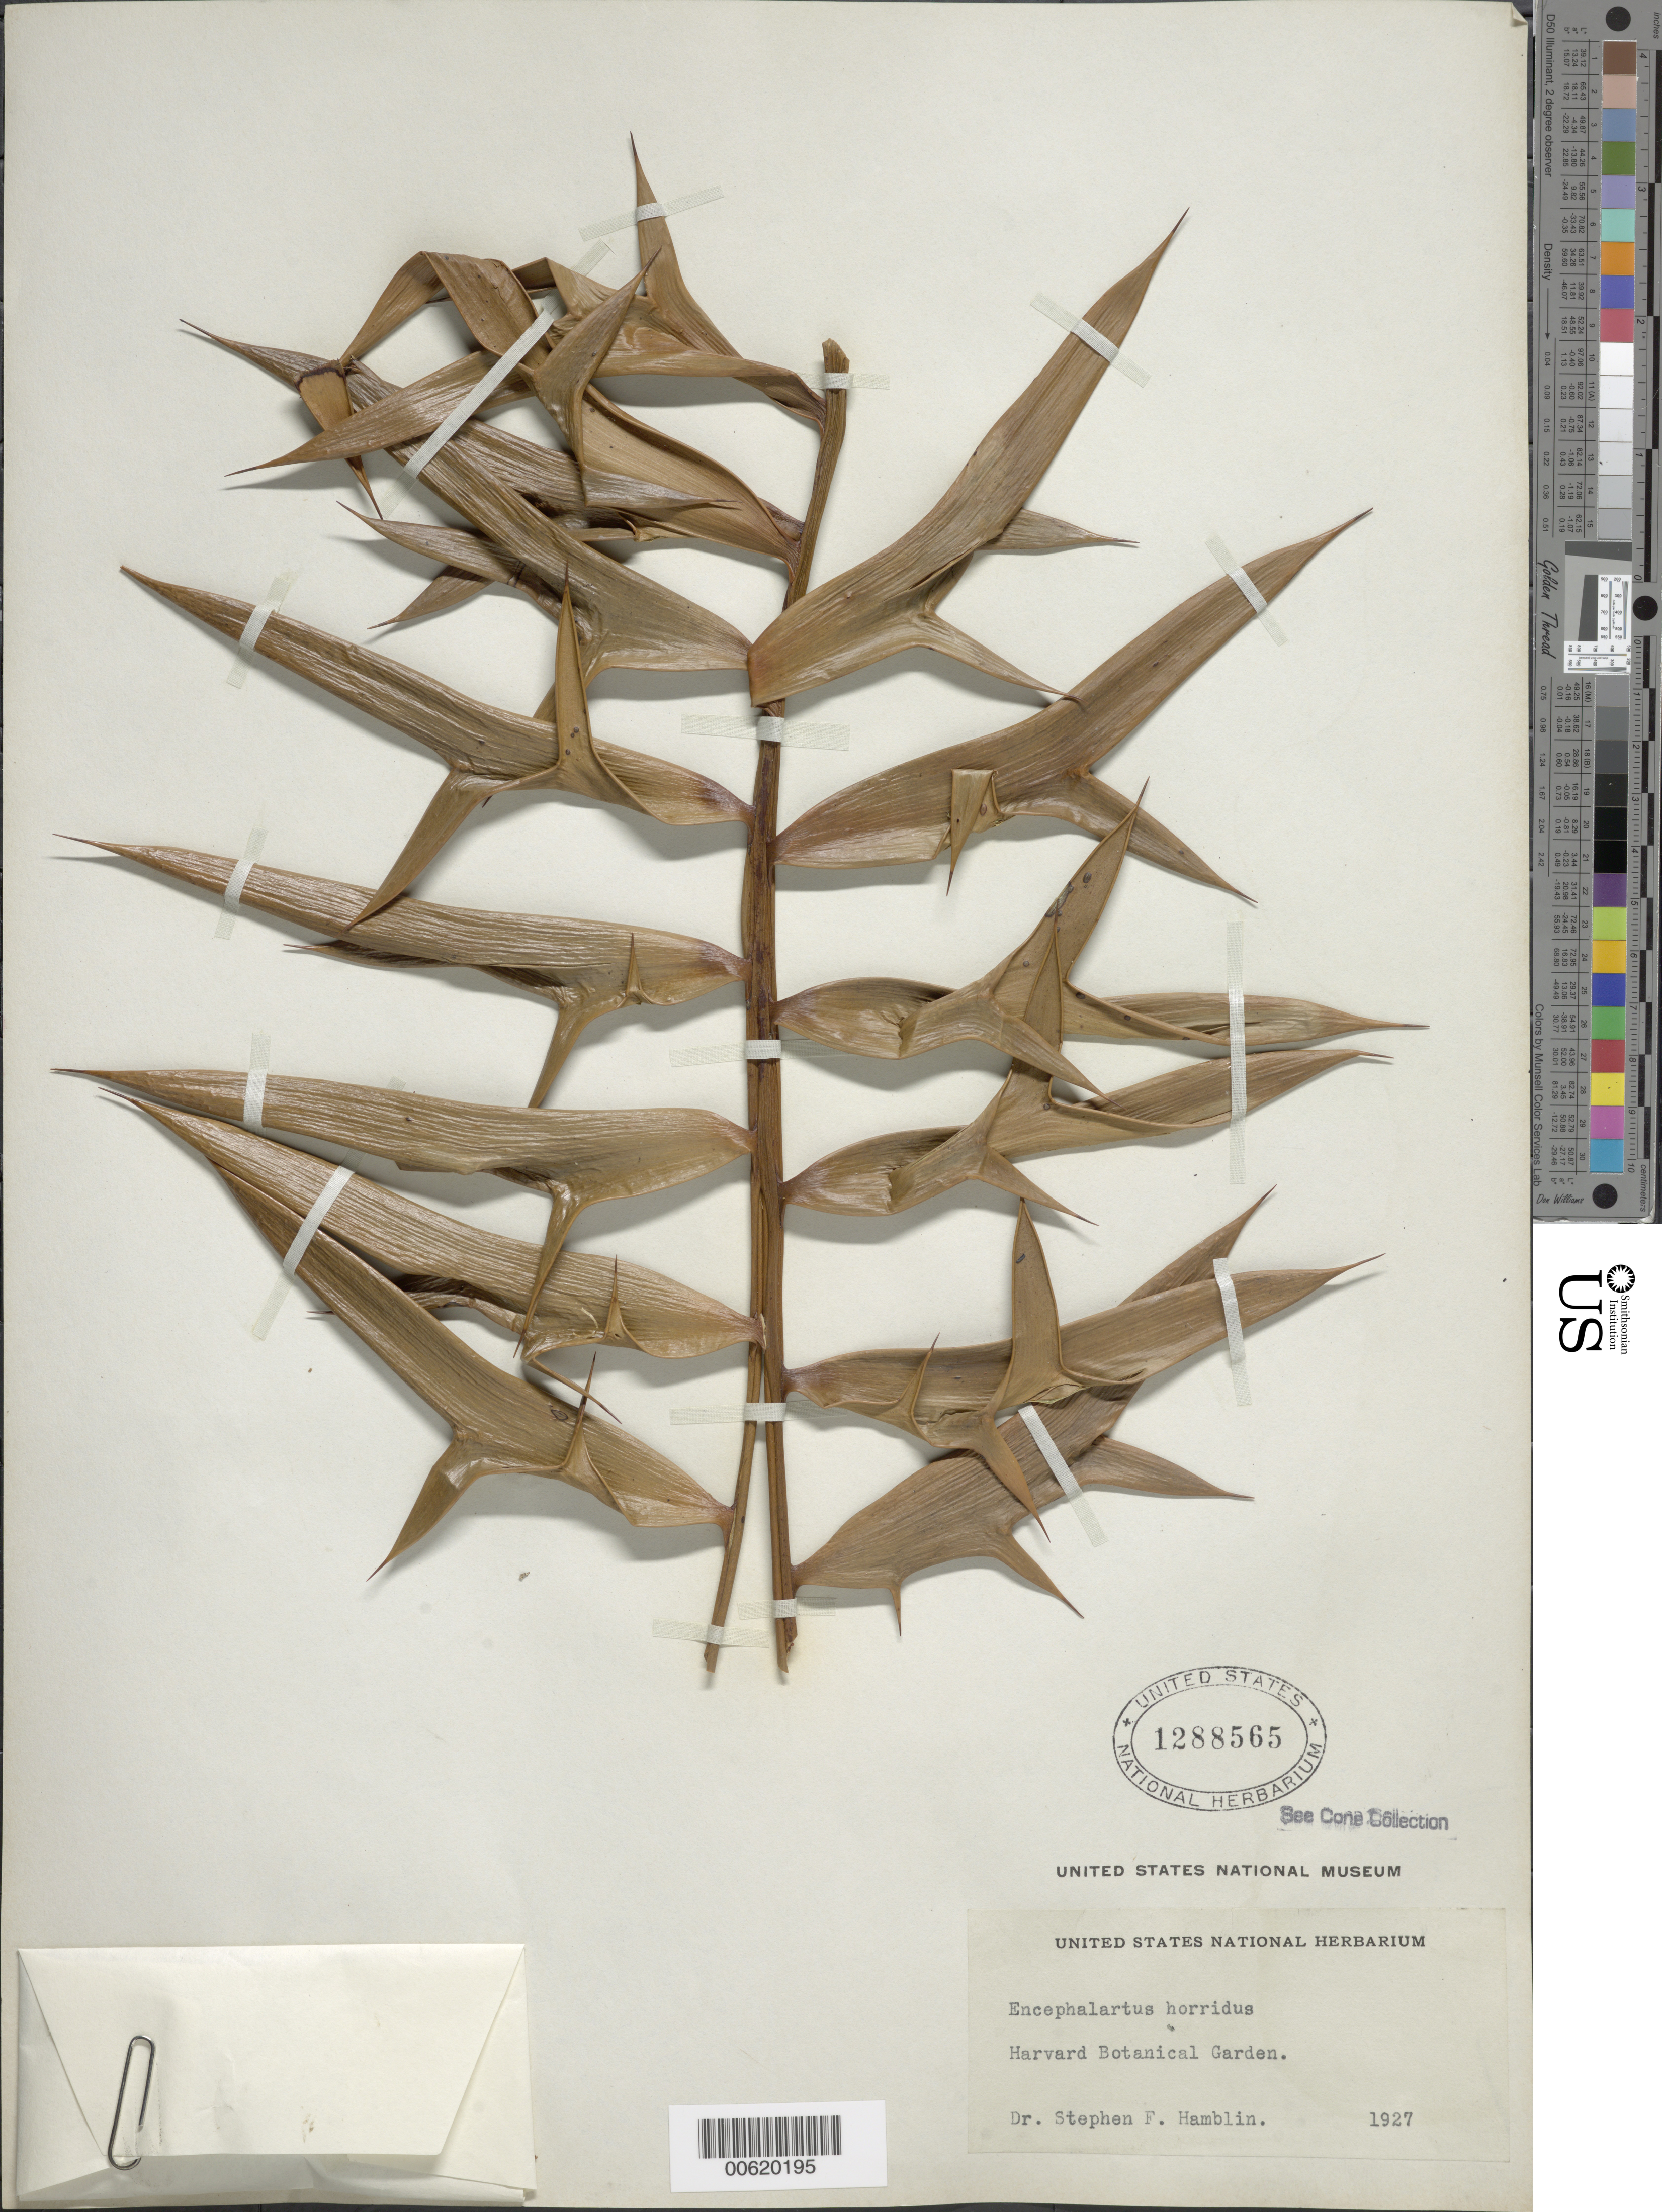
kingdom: Plantae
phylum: Tracheophyta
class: Cycadopsida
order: Cycadales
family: Zamiaceae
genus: Encephalartos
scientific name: Encephalartos horridus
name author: F. Lehm.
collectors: S. Hamblin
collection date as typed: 1927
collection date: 1927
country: South Africa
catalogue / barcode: US 1288565